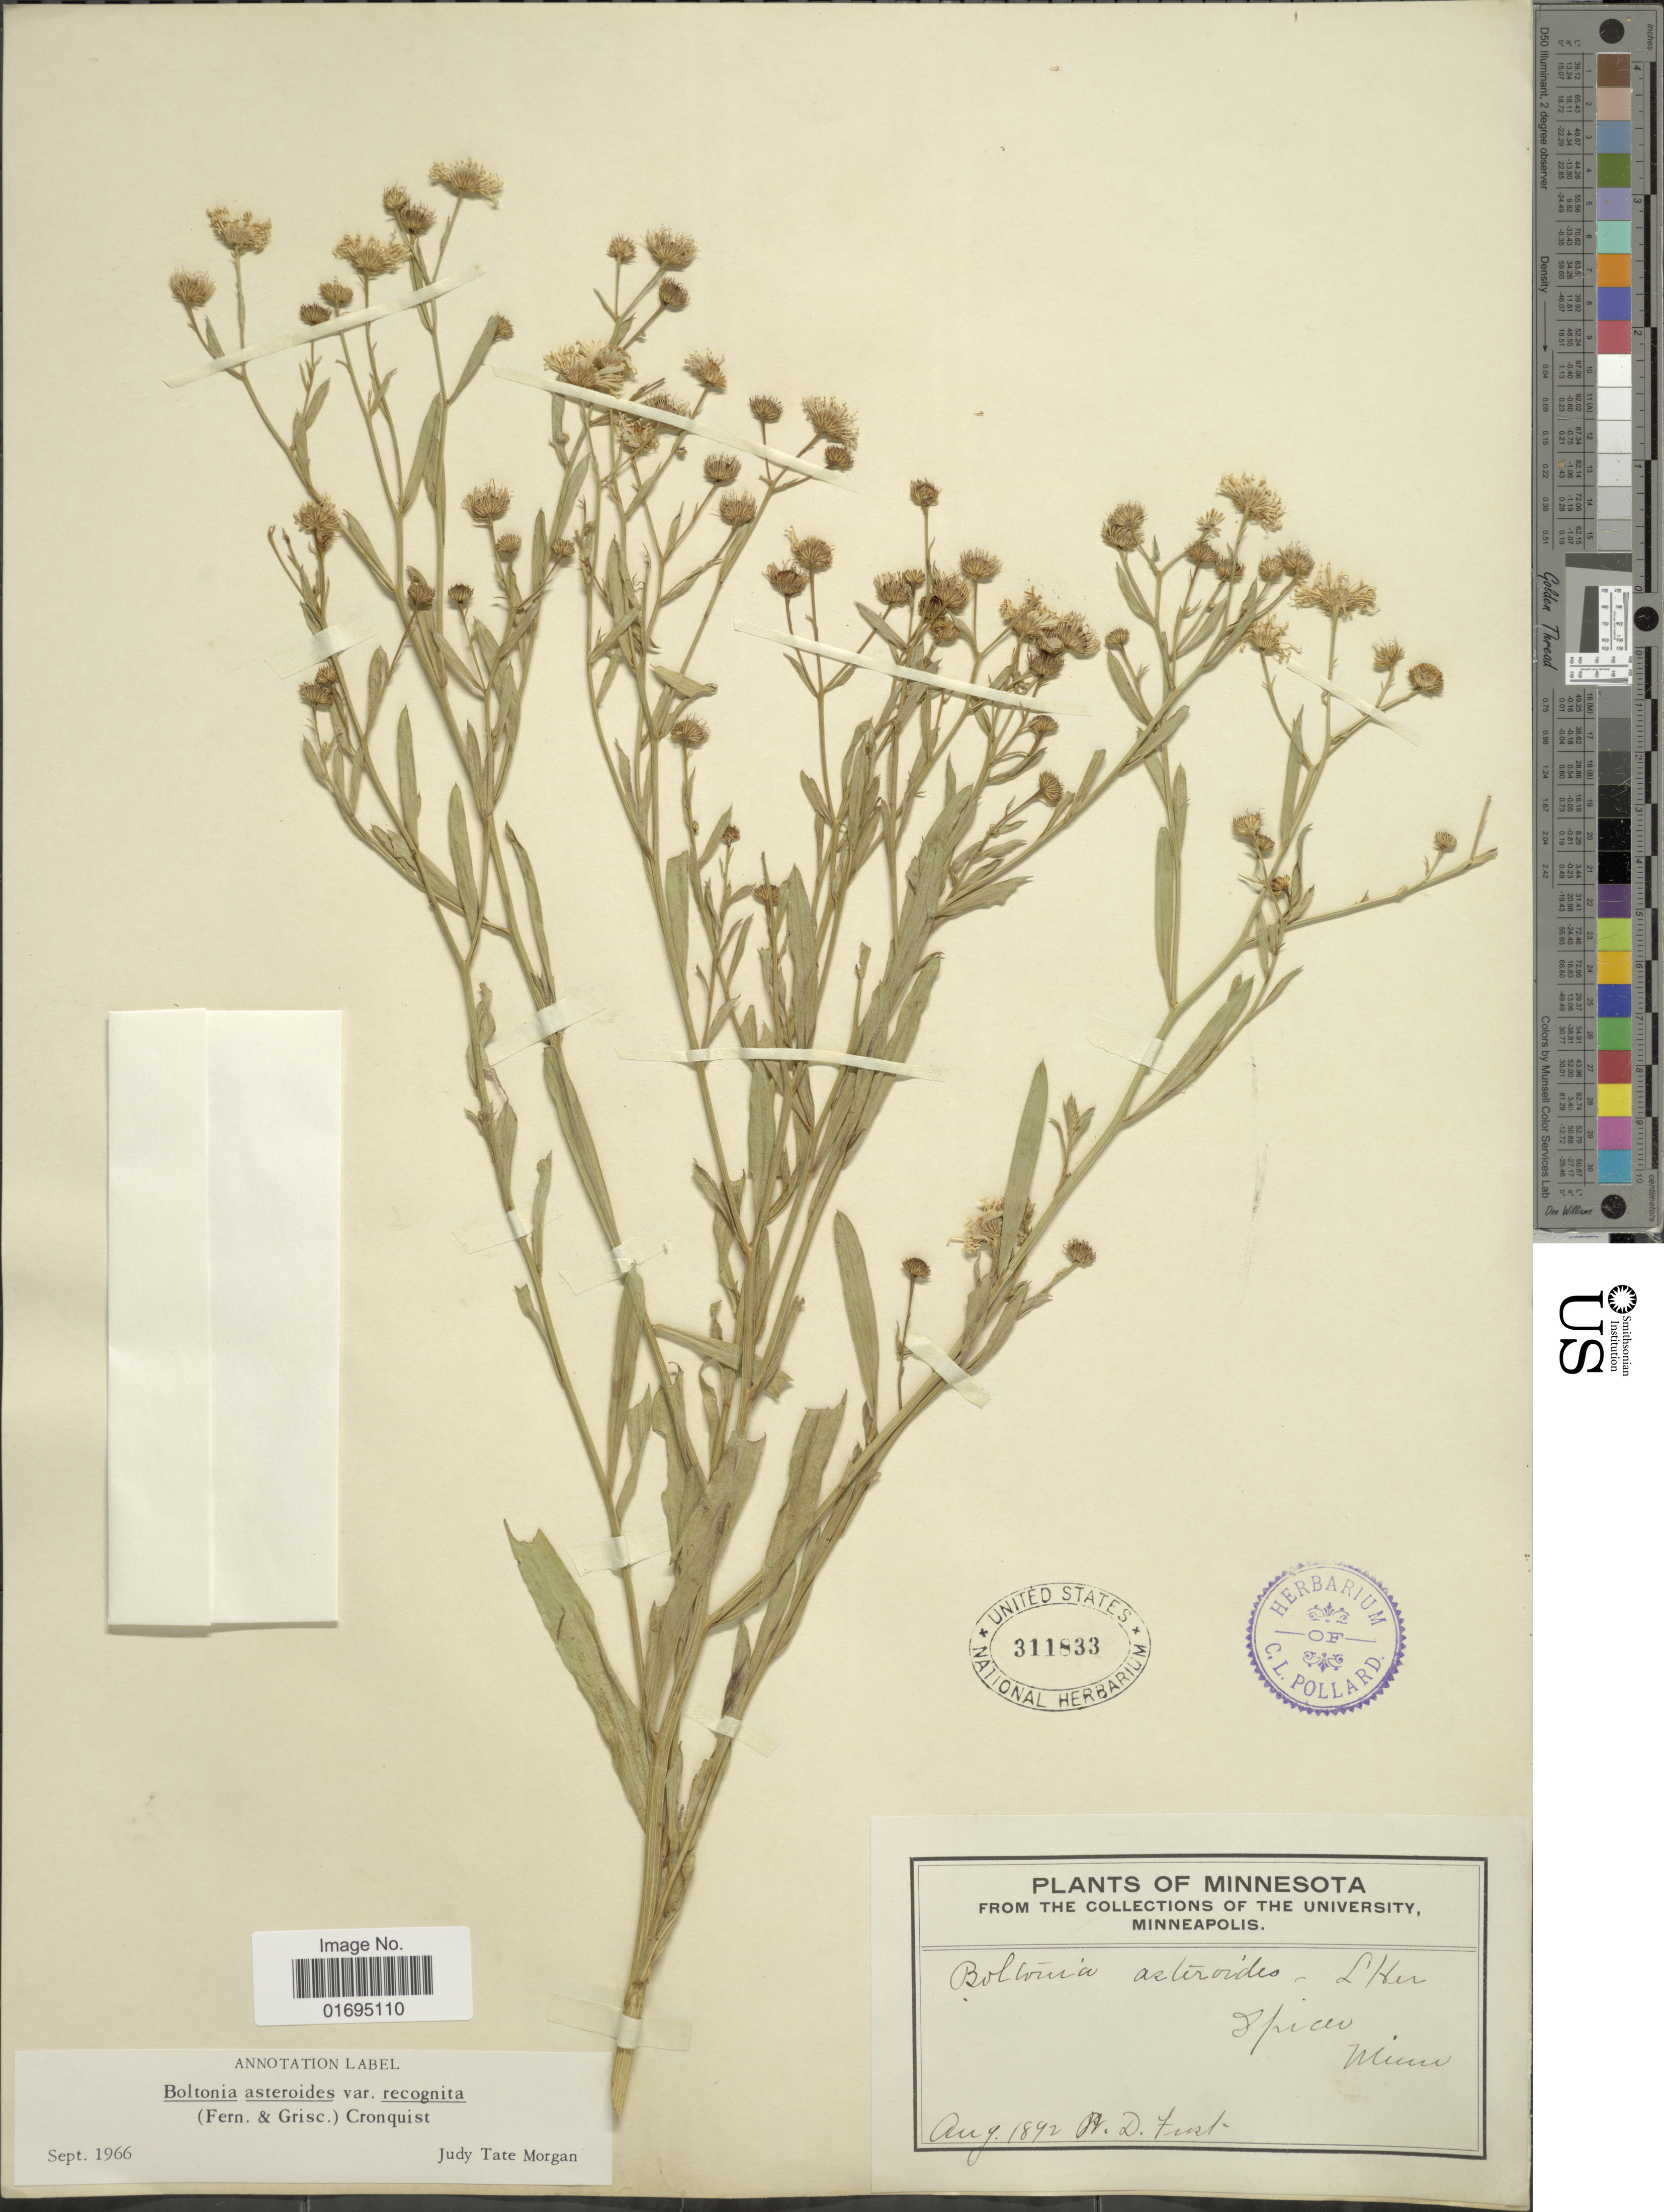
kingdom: Plantae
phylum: Tracheophyta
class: Magnoliopsida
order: Asterales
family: Asteraceae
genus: Boltonia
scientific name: Boltonia asteroides var. recognita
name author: (Fernald & Griscom) Cronq.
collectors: W. Frost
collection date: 1892-08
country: United States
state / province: Minnesota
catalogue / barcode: US 311833